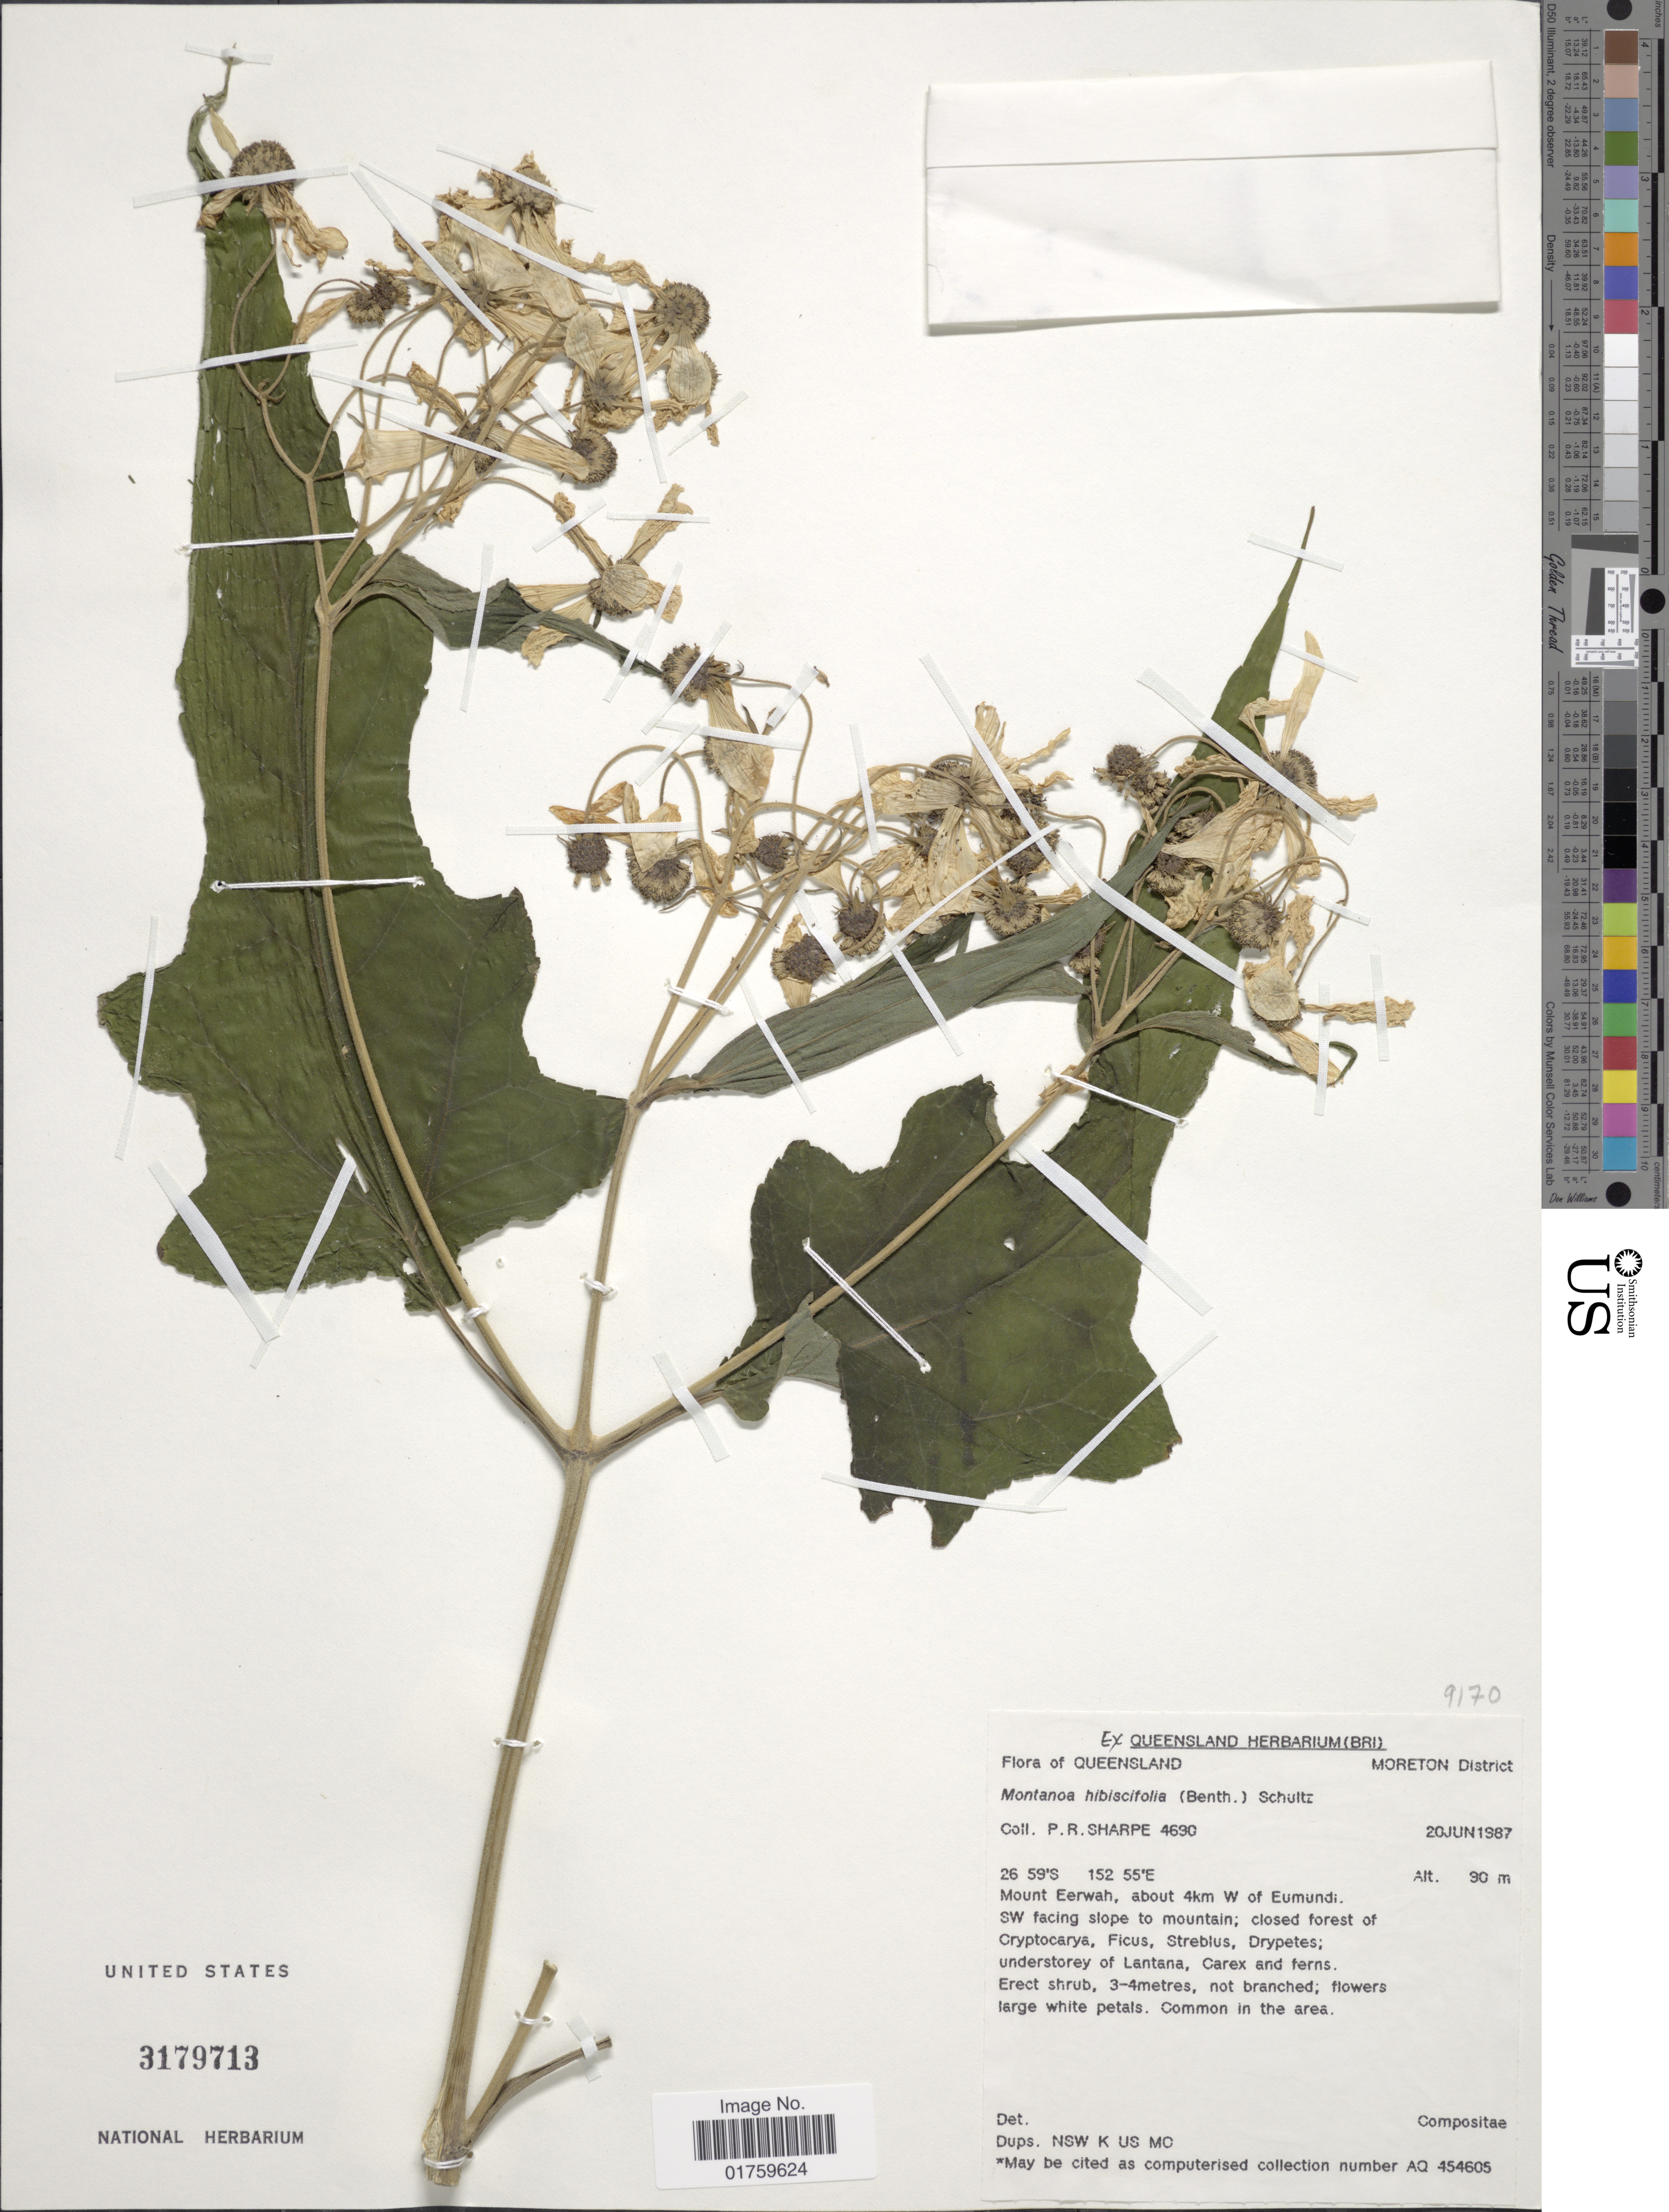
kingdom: Plantae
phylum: Tracheophyta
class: Magnoliopsida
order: Asterales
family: Asteraceae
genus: Montanoa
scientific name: Montanoa speciosa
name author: (DC.) Sch. Bip. ex K. Koch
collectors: P. Sharpe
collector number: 4690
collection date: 1987-06-20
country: Australia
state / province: Queensland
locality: Moreton District, Mount Eerwah, about 4 km W of Eumundi, SW facing slope to mountain, closed forest.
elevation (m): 90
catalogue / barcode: US 3179713